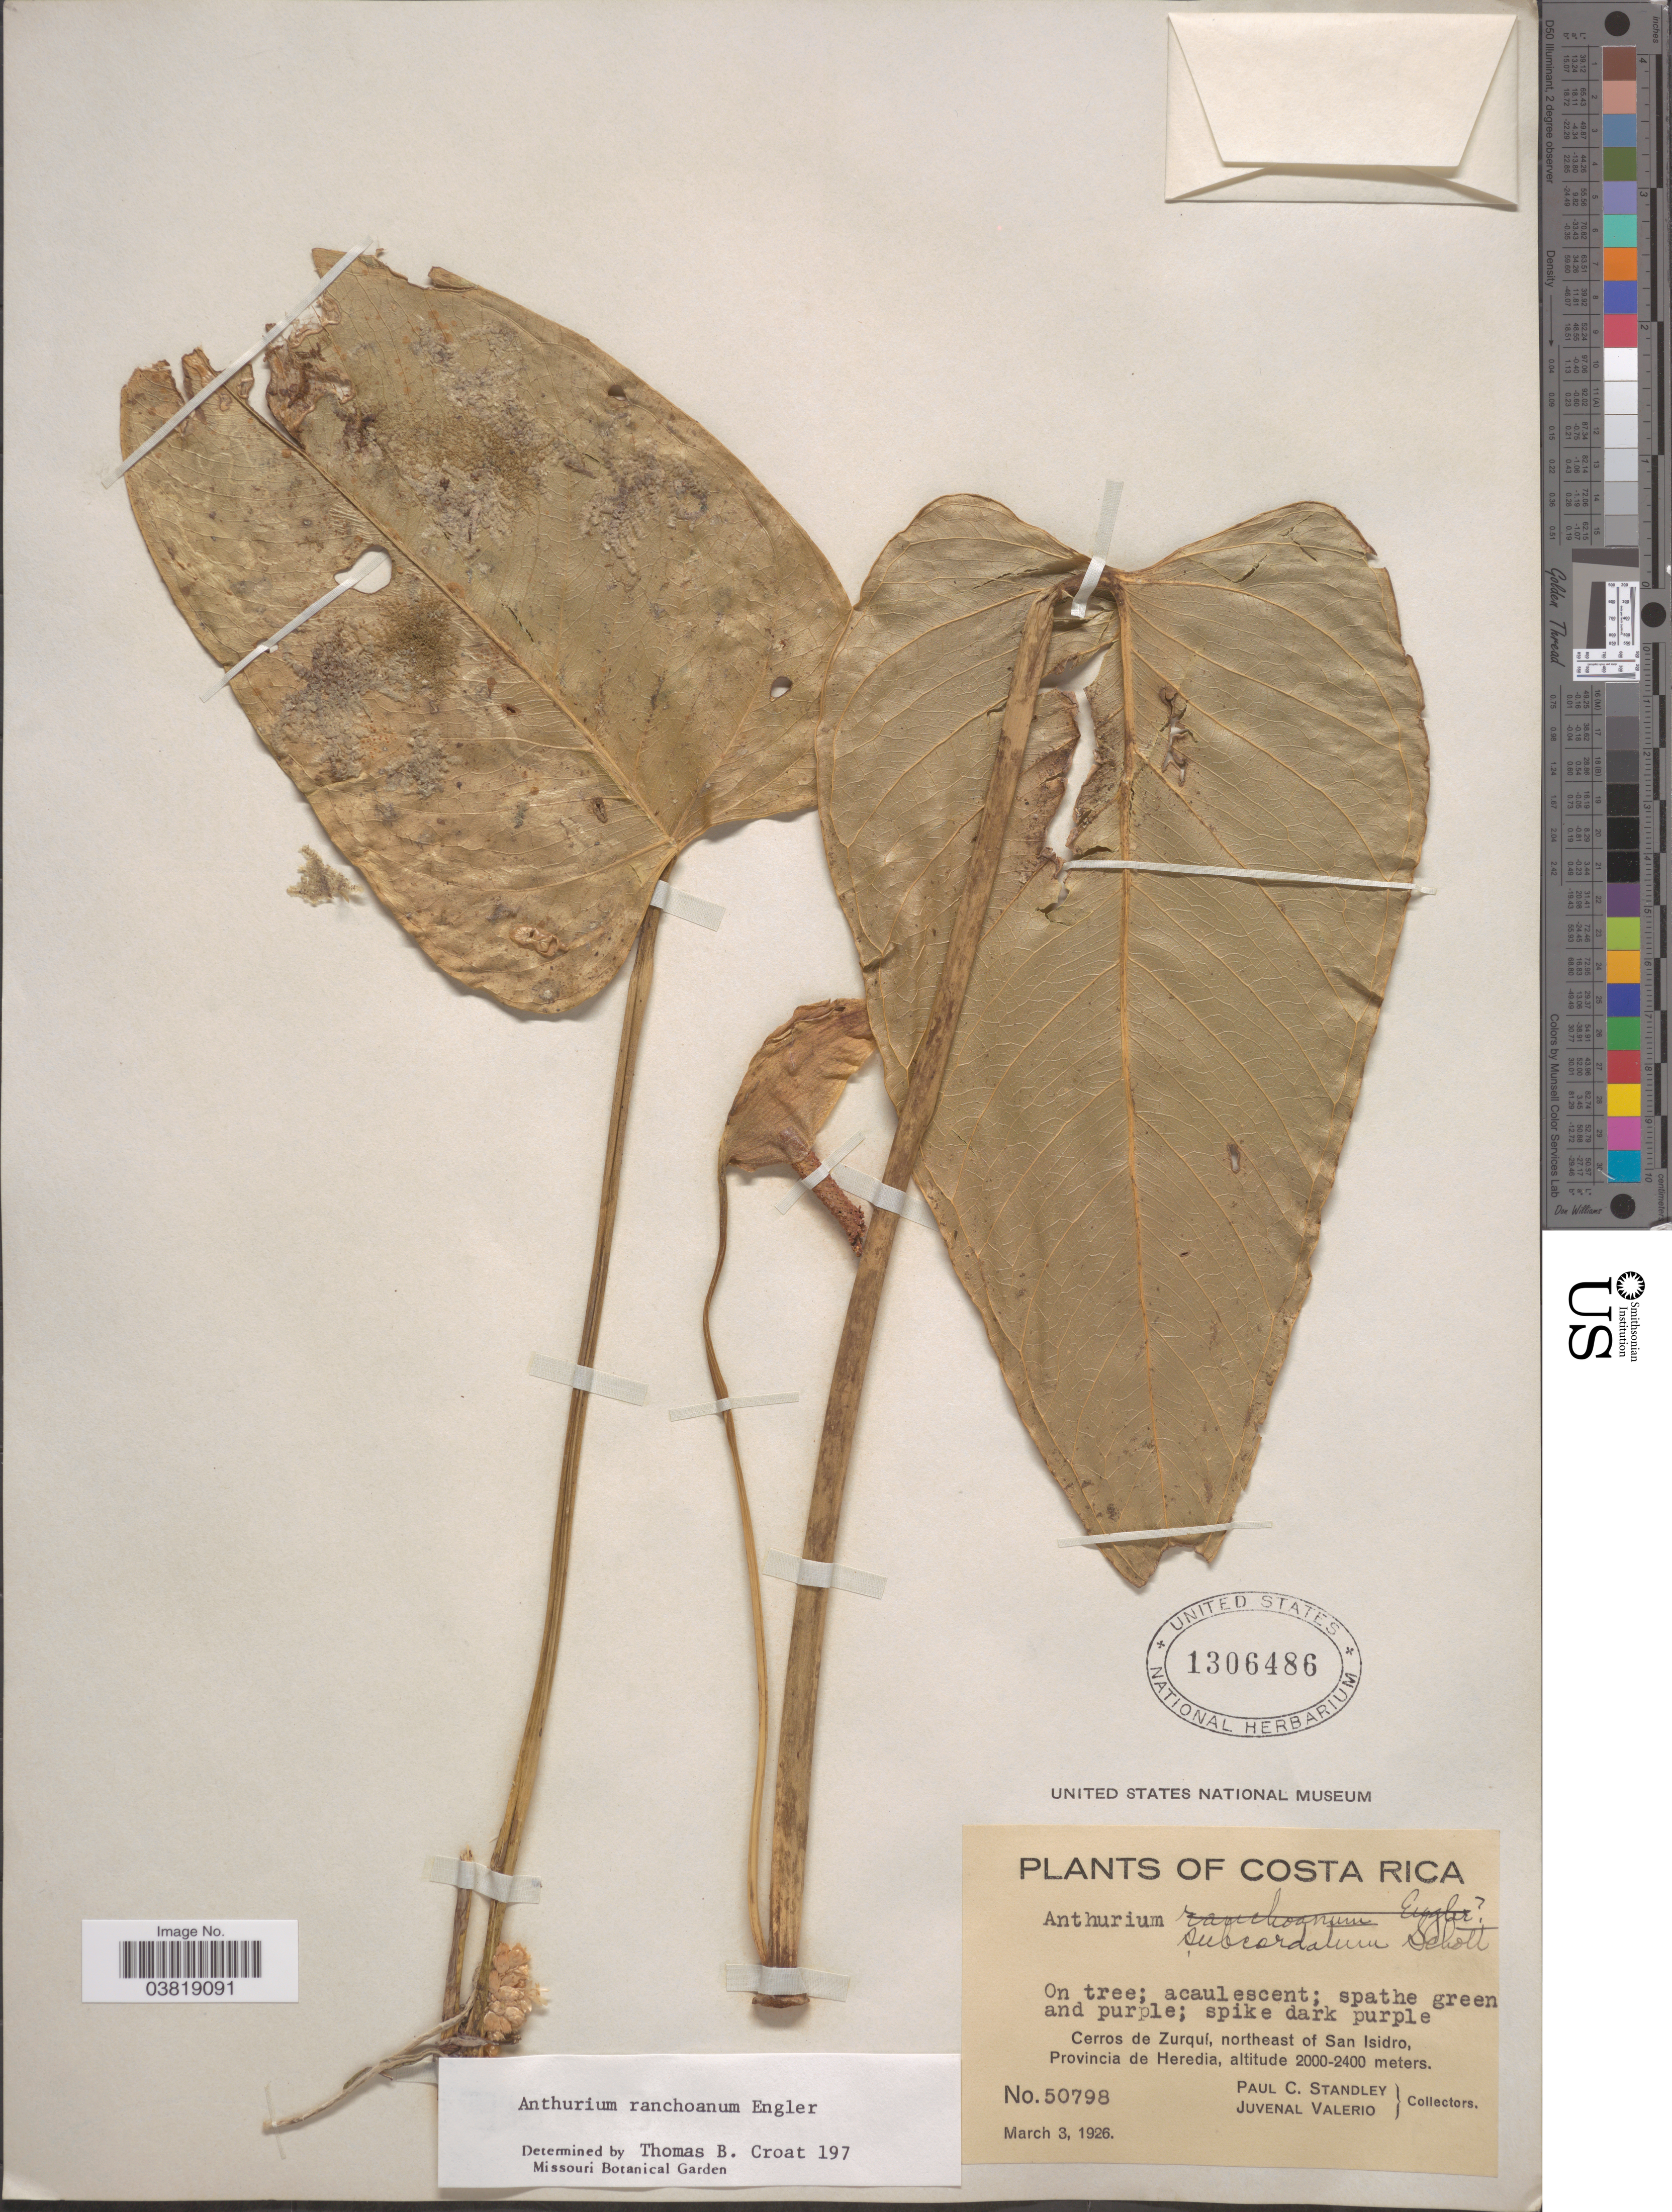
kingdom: Plantae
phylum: Tracheophyta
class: Liliopsida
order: Alismatales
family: Araceae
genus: Anthurium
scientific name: Anthurium ranchoanum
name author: Engl.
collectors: P. C. Standley & J. Valerio R.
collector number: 50798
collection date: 1926-03-03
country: Costa Rica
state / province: Heredia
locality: Cerros de Zurquí, northeast of San Isidro.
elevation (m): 2000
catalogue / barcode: US 1306486